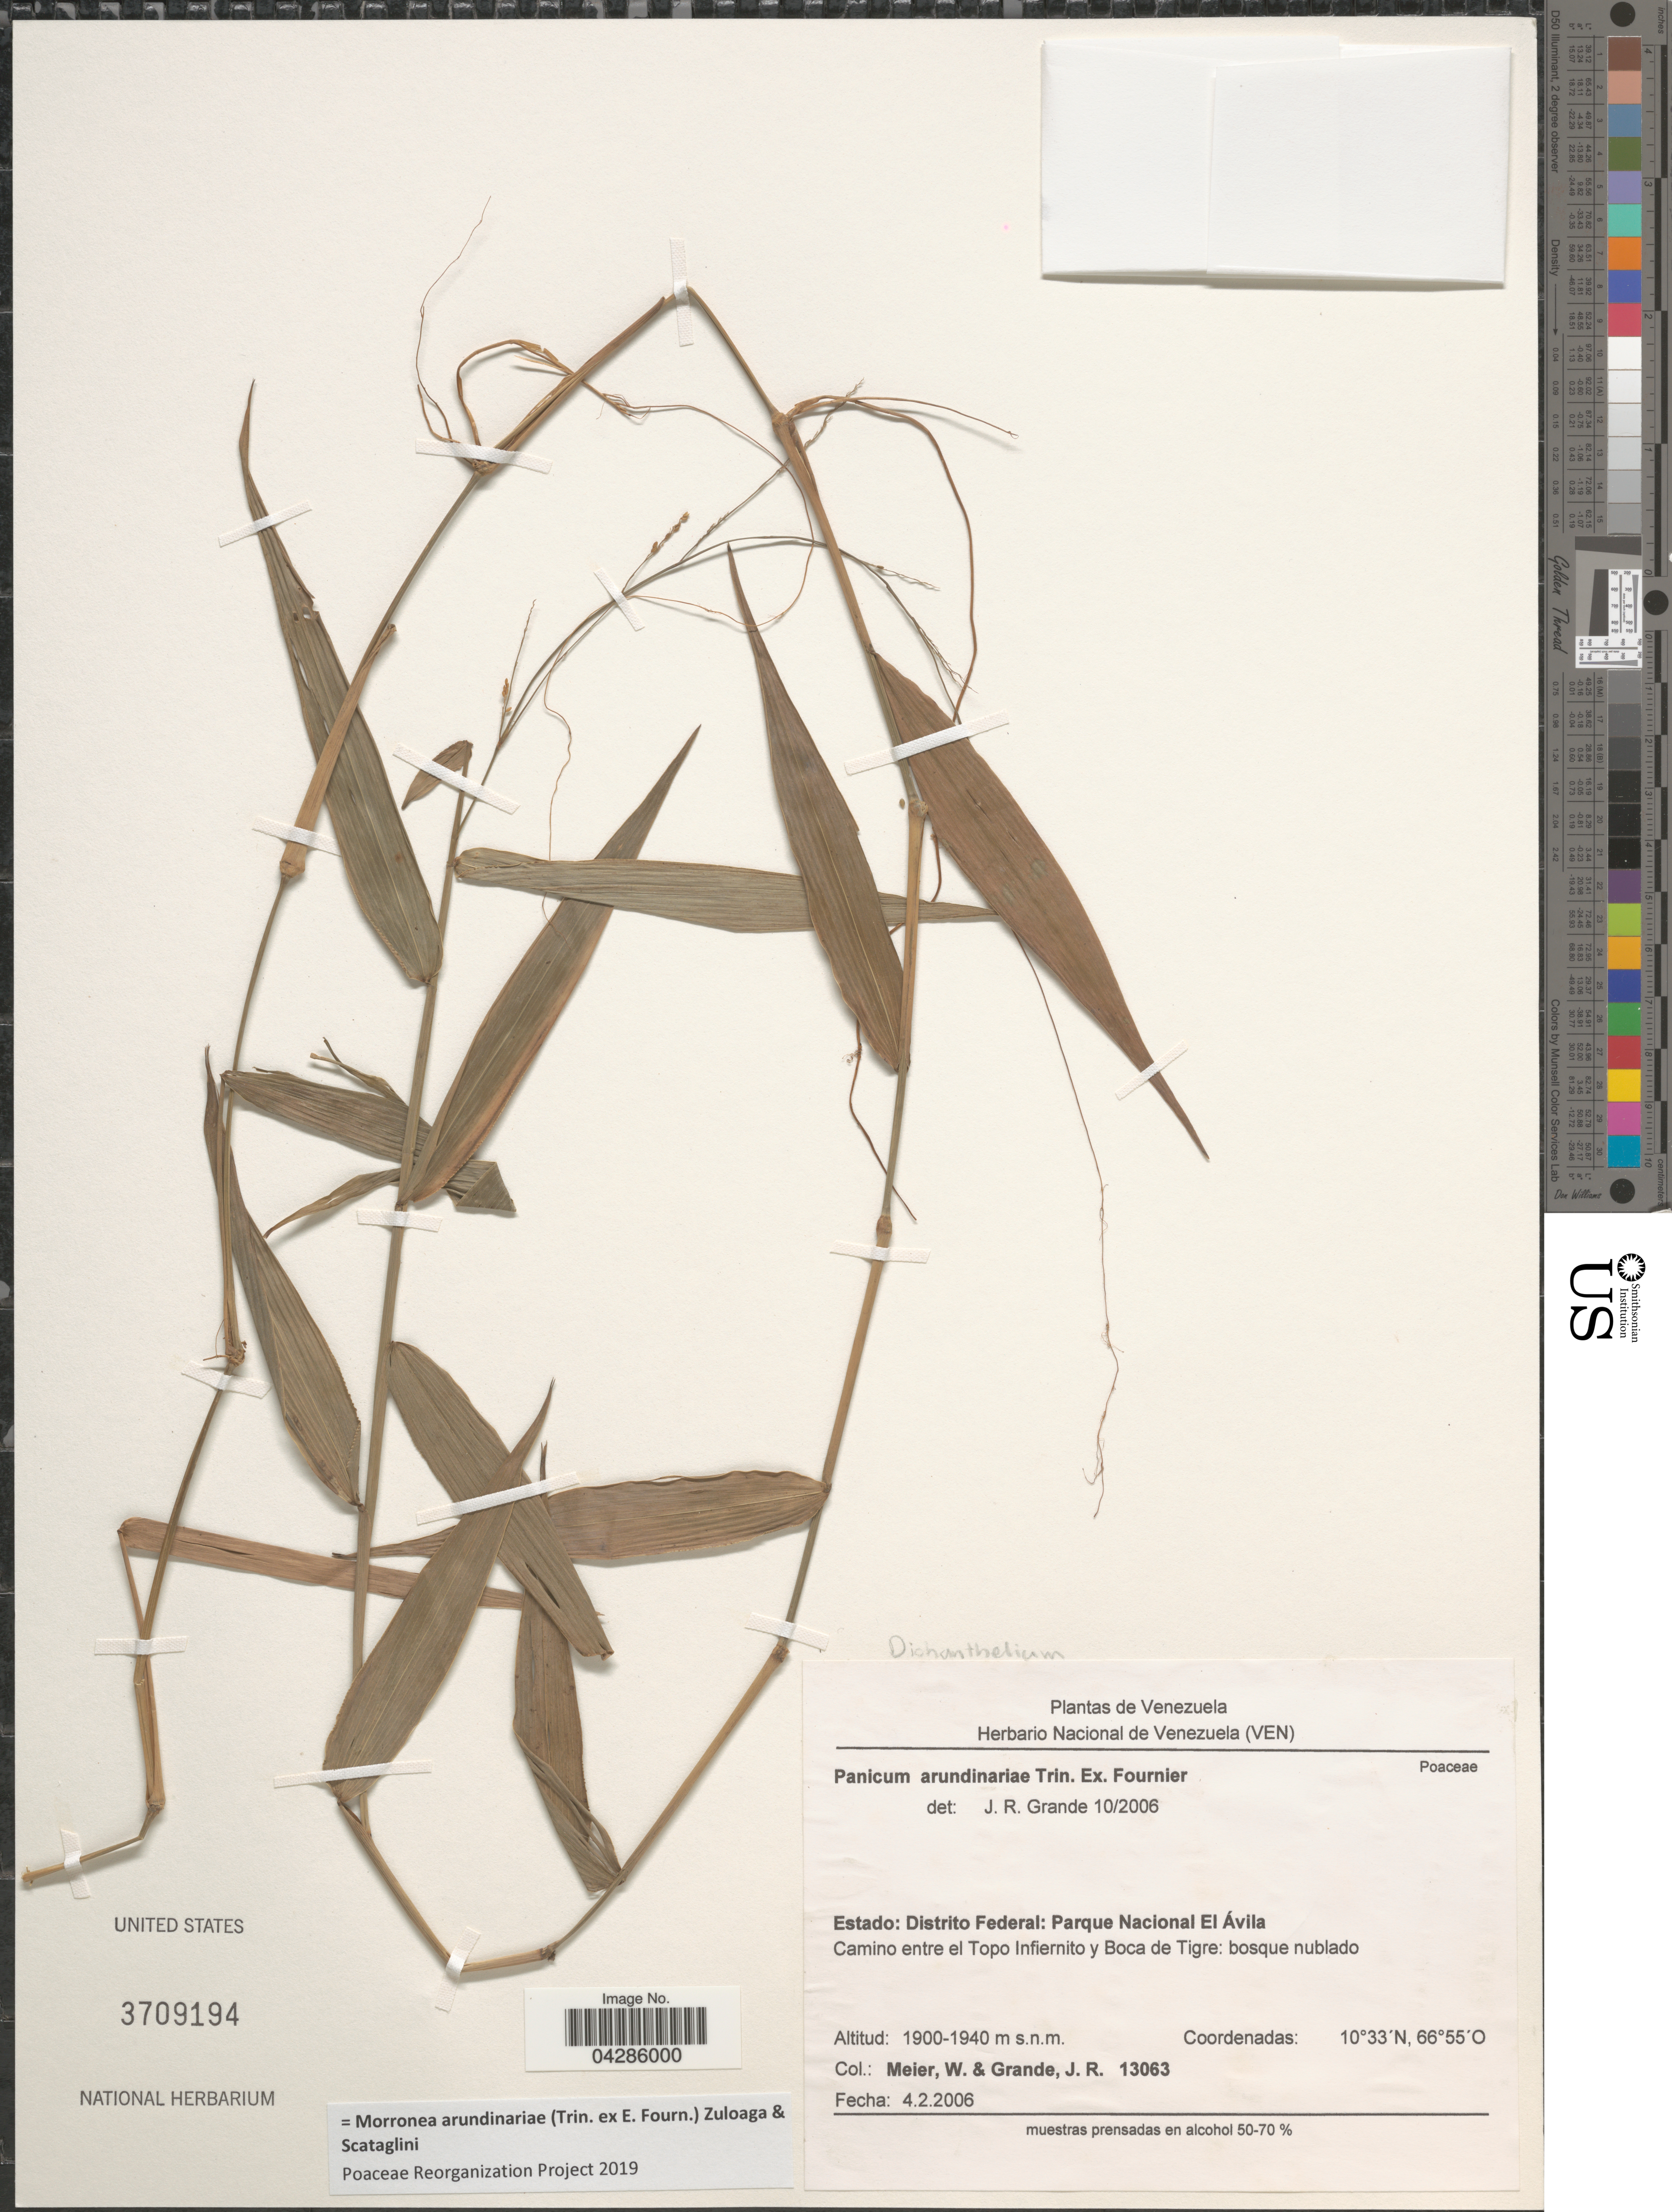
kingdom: Plantae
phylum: Tracheophyta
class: Liliopsida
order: Poales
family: Poaceae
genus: Morronea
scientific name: Morronea arundinariae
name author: (Trin. ex E. Fourn.) Zuloaga & Scataglini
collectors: W. Meier & J. Grande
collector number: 13063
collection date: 2006-02-04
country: Venezuela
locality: Estado: Distrito Federal: Parque Nacional El Ávila. Camino entre el Topo Infiernito y Boca de Tigre: bosque nublado.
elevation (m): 1900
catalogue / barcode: US 3709194